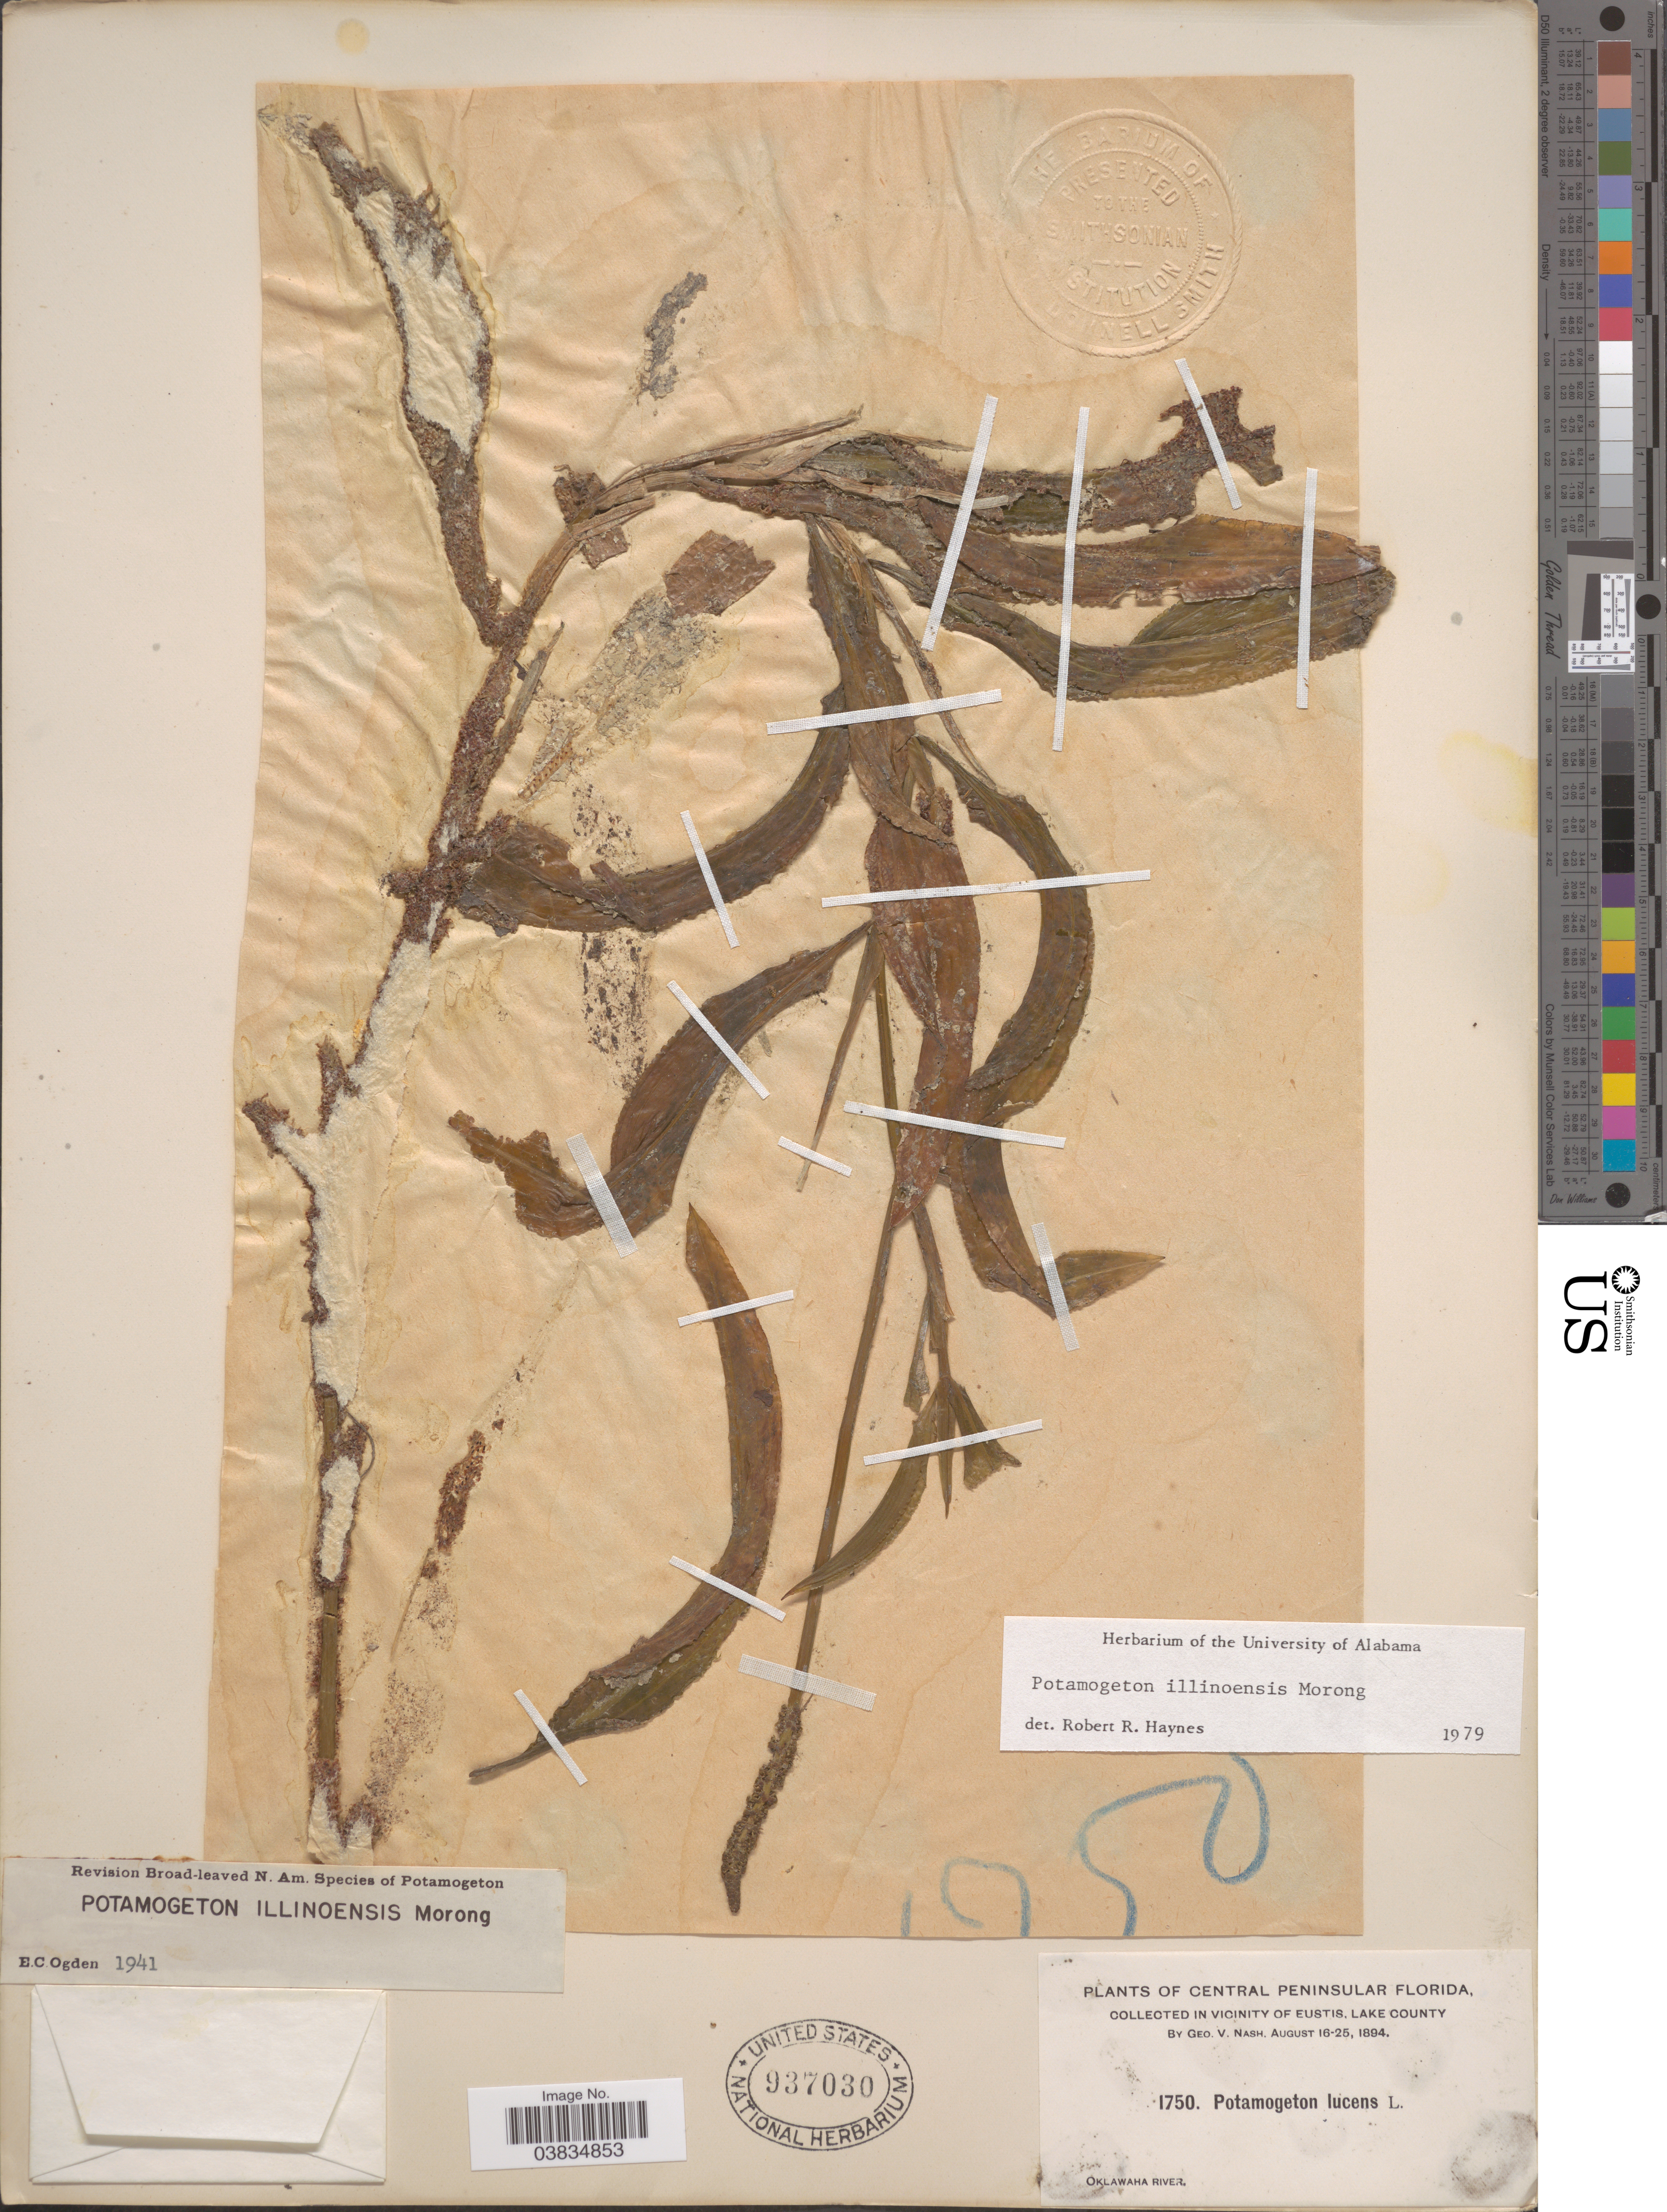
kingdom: Plantae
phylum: Tracheophyta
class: Liliopsida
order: Alismatales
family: Potamogetonaceae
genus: Potamogeton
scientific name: Potamogeton illinoensis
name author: Morong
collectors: G. V. Nash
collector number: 1750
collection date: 1894-08-16/1894-08-25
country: United States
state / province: Florida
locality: Central Peninsular Florida. In vicinity of Eustis, Lake County. Oklawaha River.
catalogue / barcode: US 937030